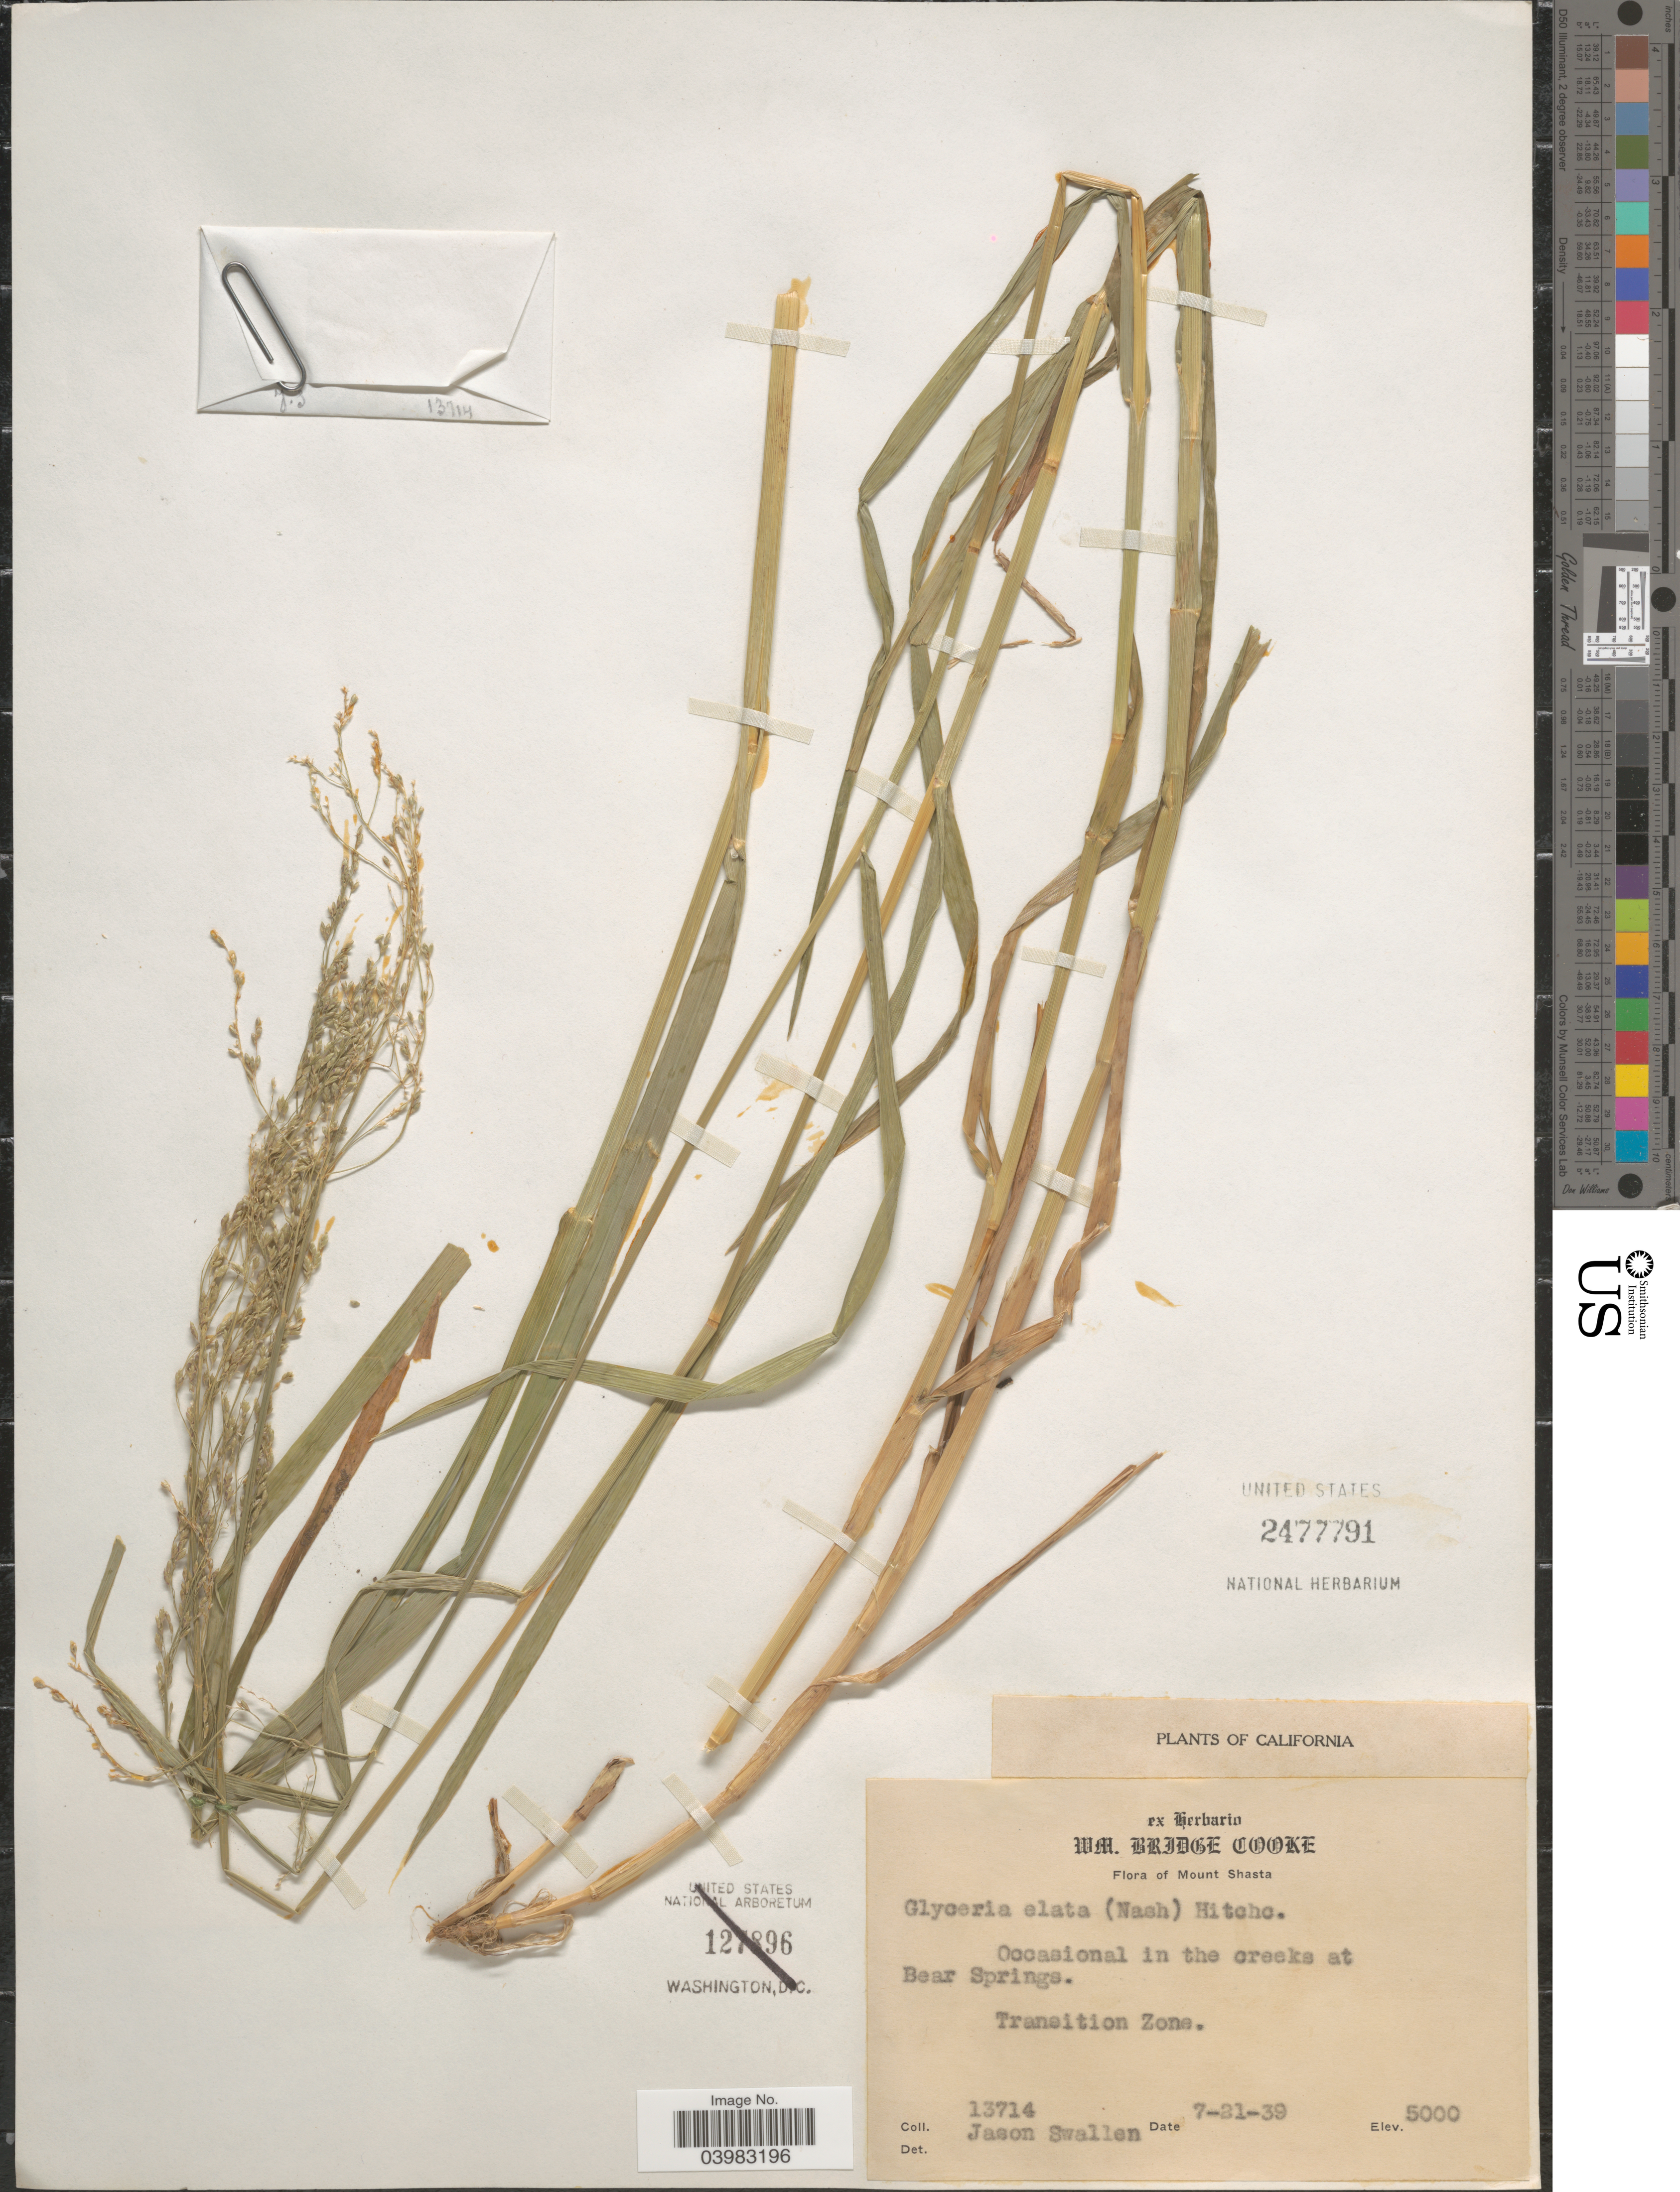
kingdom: Plantae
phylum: Tracheophyta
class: Liliopsida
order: Poales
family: Poaceae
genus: Glyceria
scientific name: Glyceria elata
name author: (Nash) M.E. Jones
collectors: J. R. Swallen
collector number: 13714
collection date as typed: Transcribed d/m/y: 21/7/39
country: United States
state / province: California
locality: Mount Shasta. Occasional in the creeks at Bear Springs. Transition Zone.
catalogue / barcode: US 2477791